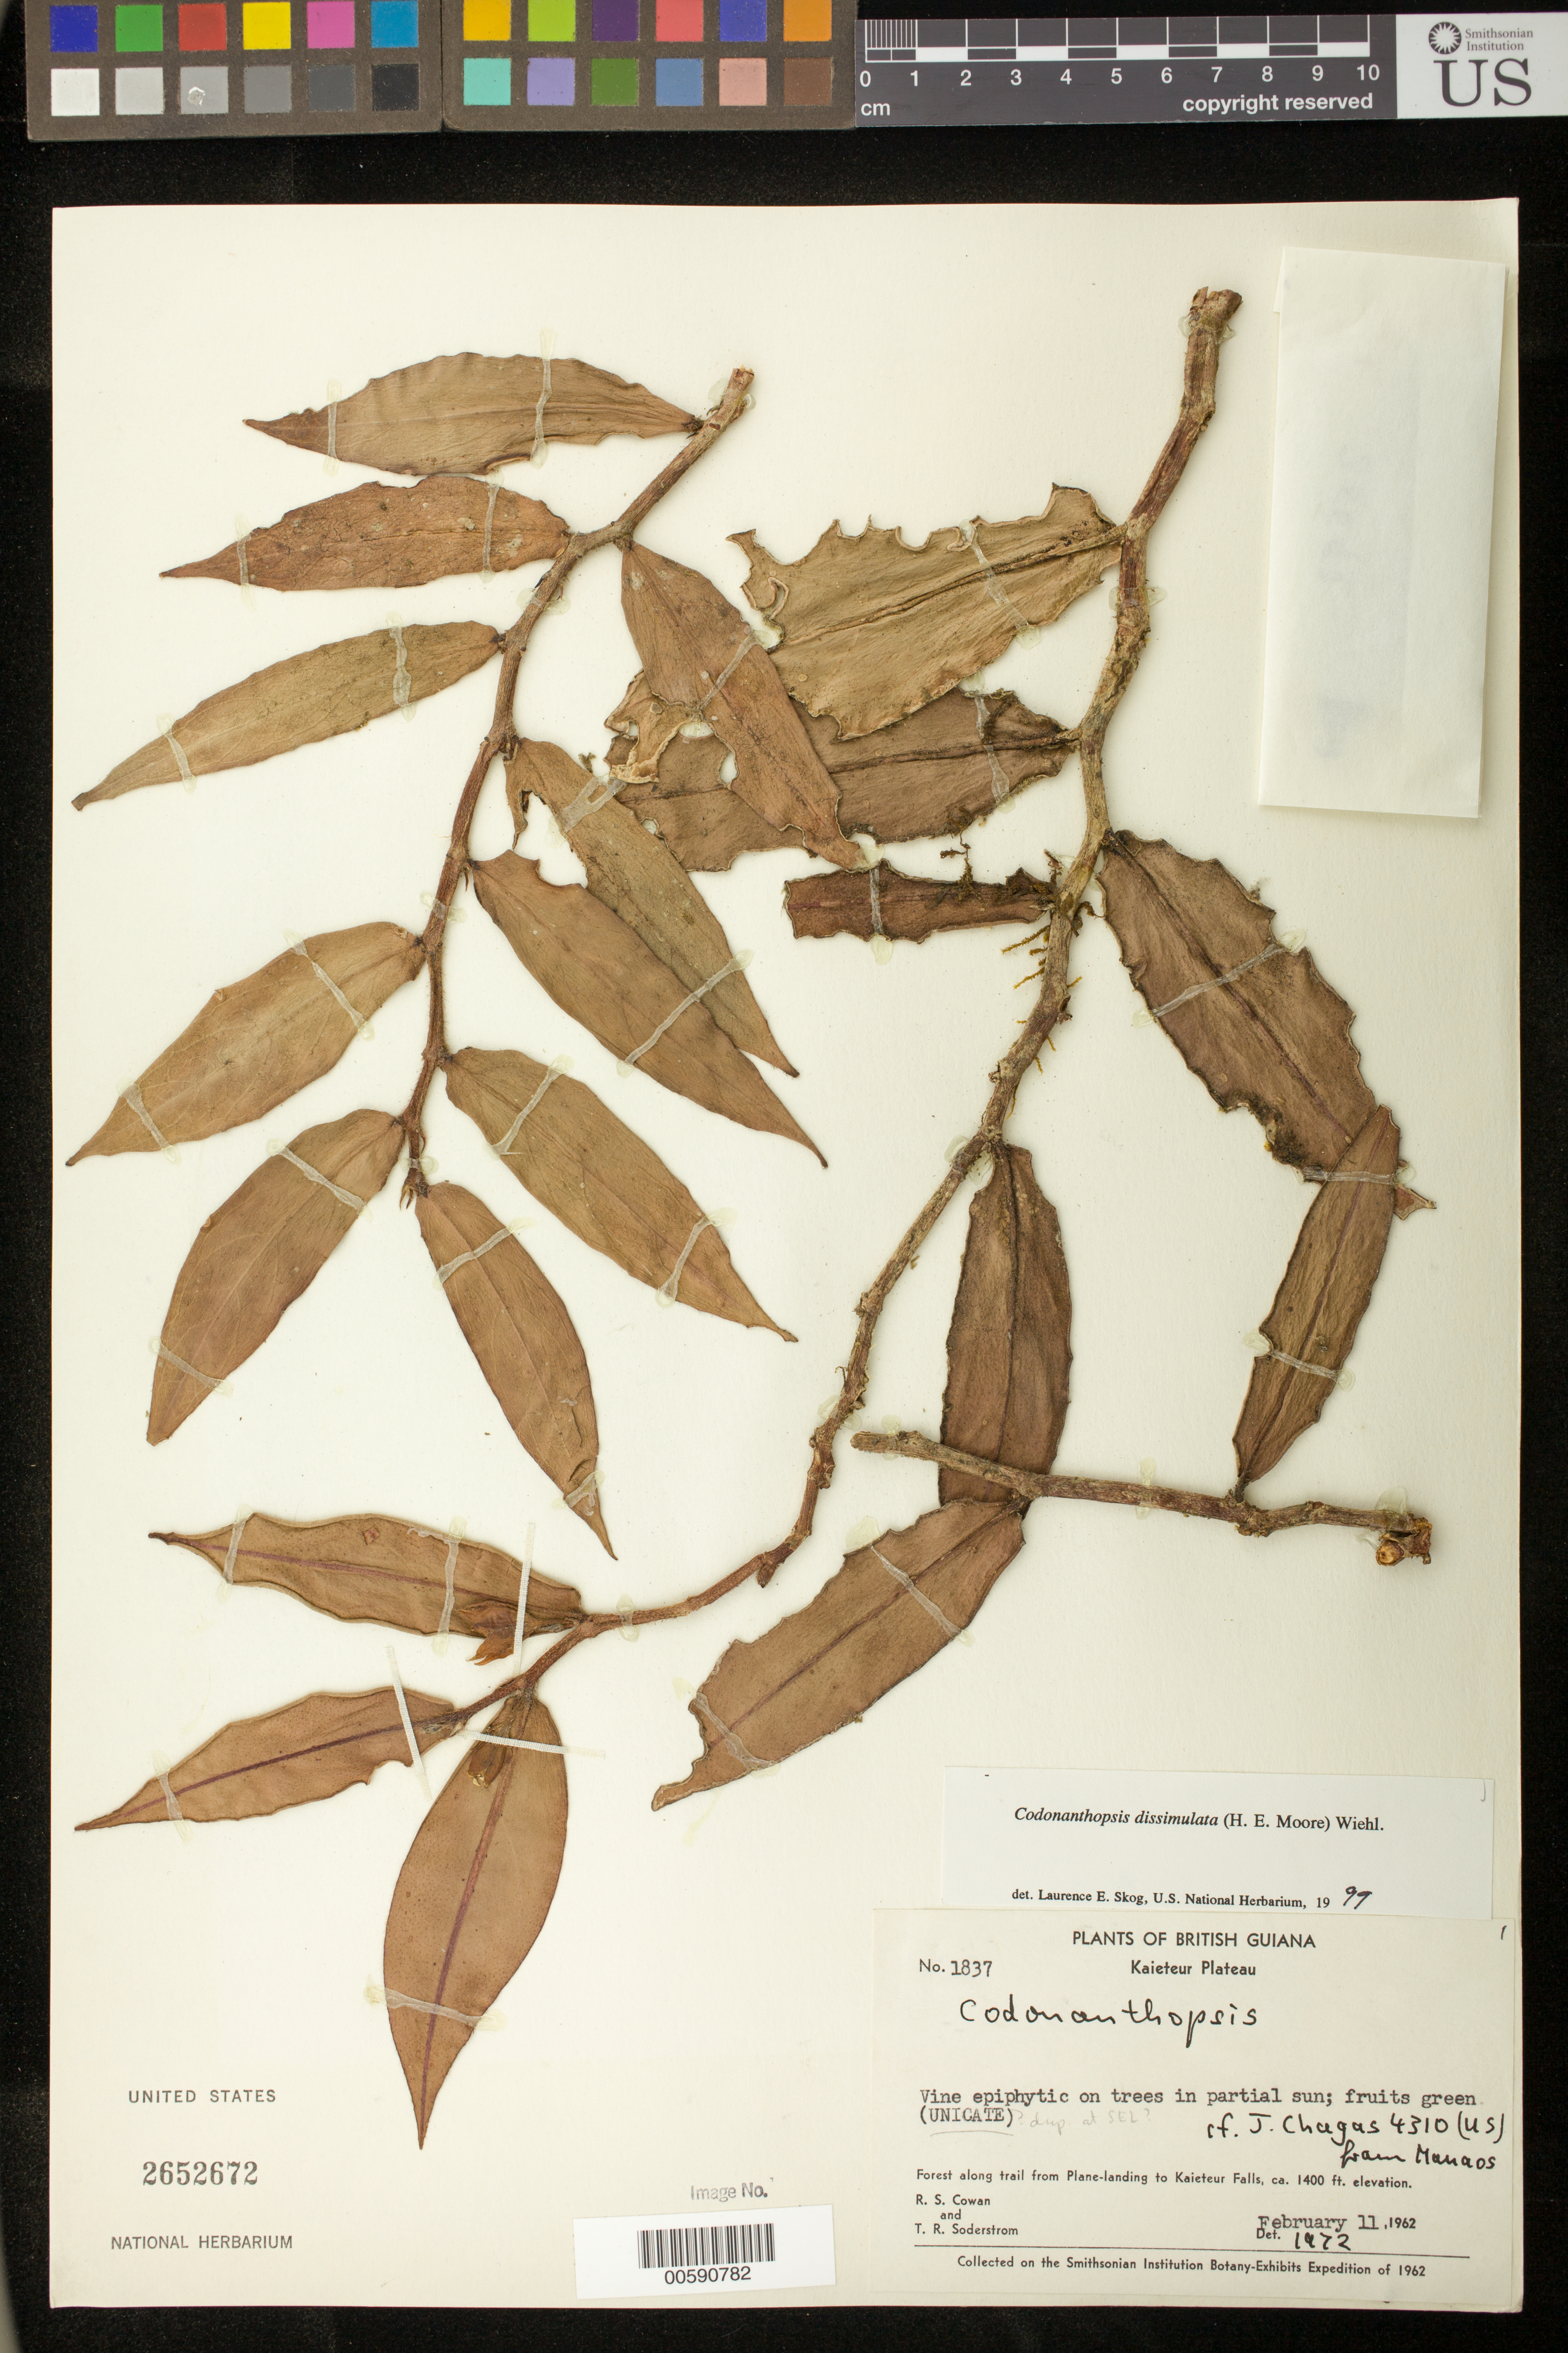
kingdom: Plantae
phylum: Tracheophyta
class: Magnoliopsida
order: Lamiales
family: Gesneriaceae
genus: Codonanthopsis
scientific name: Codonanthopsis dissimulata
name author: (H.E. Moore) Wiehler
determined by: Skog, Laurence E.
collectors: R. S. Cowan & T. R. Soderstrom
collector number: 1837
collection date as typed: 11 Feb 1962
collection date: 1962-02-11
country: Guyana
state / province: Potaro-Siparuni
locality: Kaieteur Plateau; forest along trail from Plane-landing to Kaieteur Falls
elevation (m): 427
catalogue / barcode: US 2652672